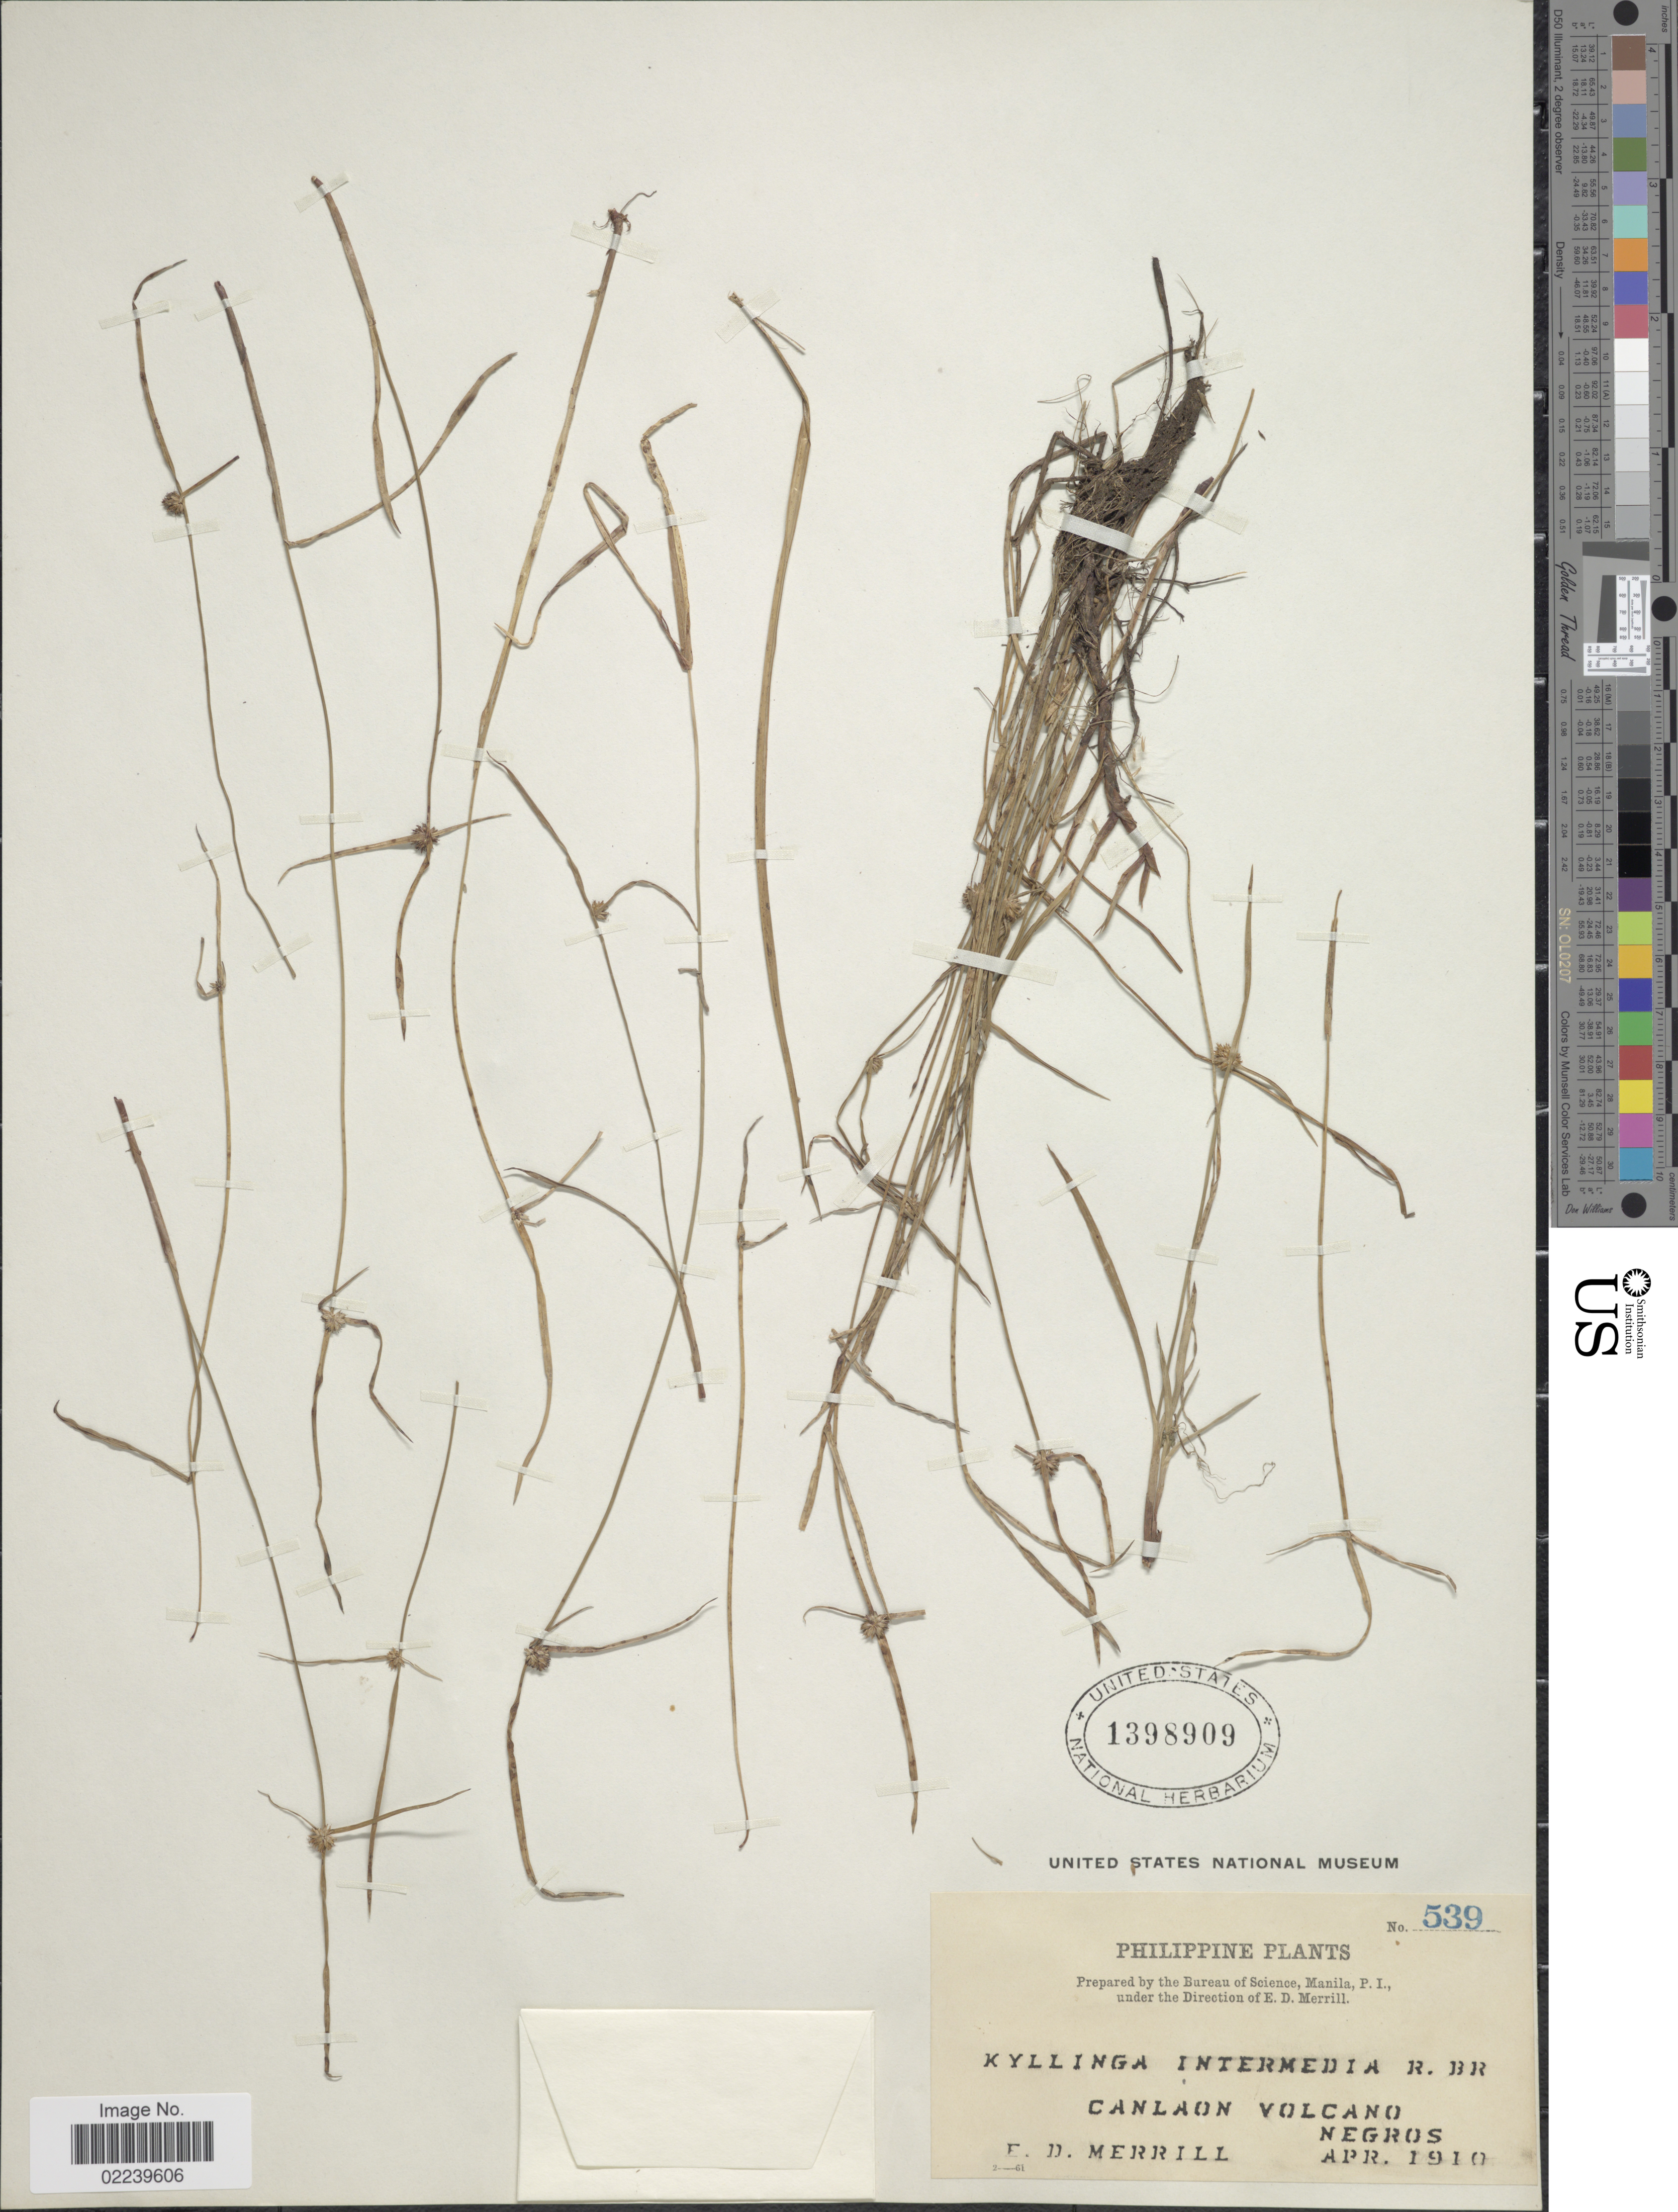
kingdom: Plantae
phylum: Tracheophyta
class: Liliopsida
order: Poales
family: Cyperaceae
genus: Cyperus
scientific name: Cyperus brevifolius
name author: (Rottb.) Hassk.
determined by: Strong, M. T., (US), Smithsonian Institution - National Museum of Natural History (UNITED STATES)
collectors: E. D. Merrill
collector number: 539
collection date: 1910-04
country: Philippines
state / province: Western Visayas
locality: Canlaon Volcano, Negros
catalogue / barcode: US 1398909